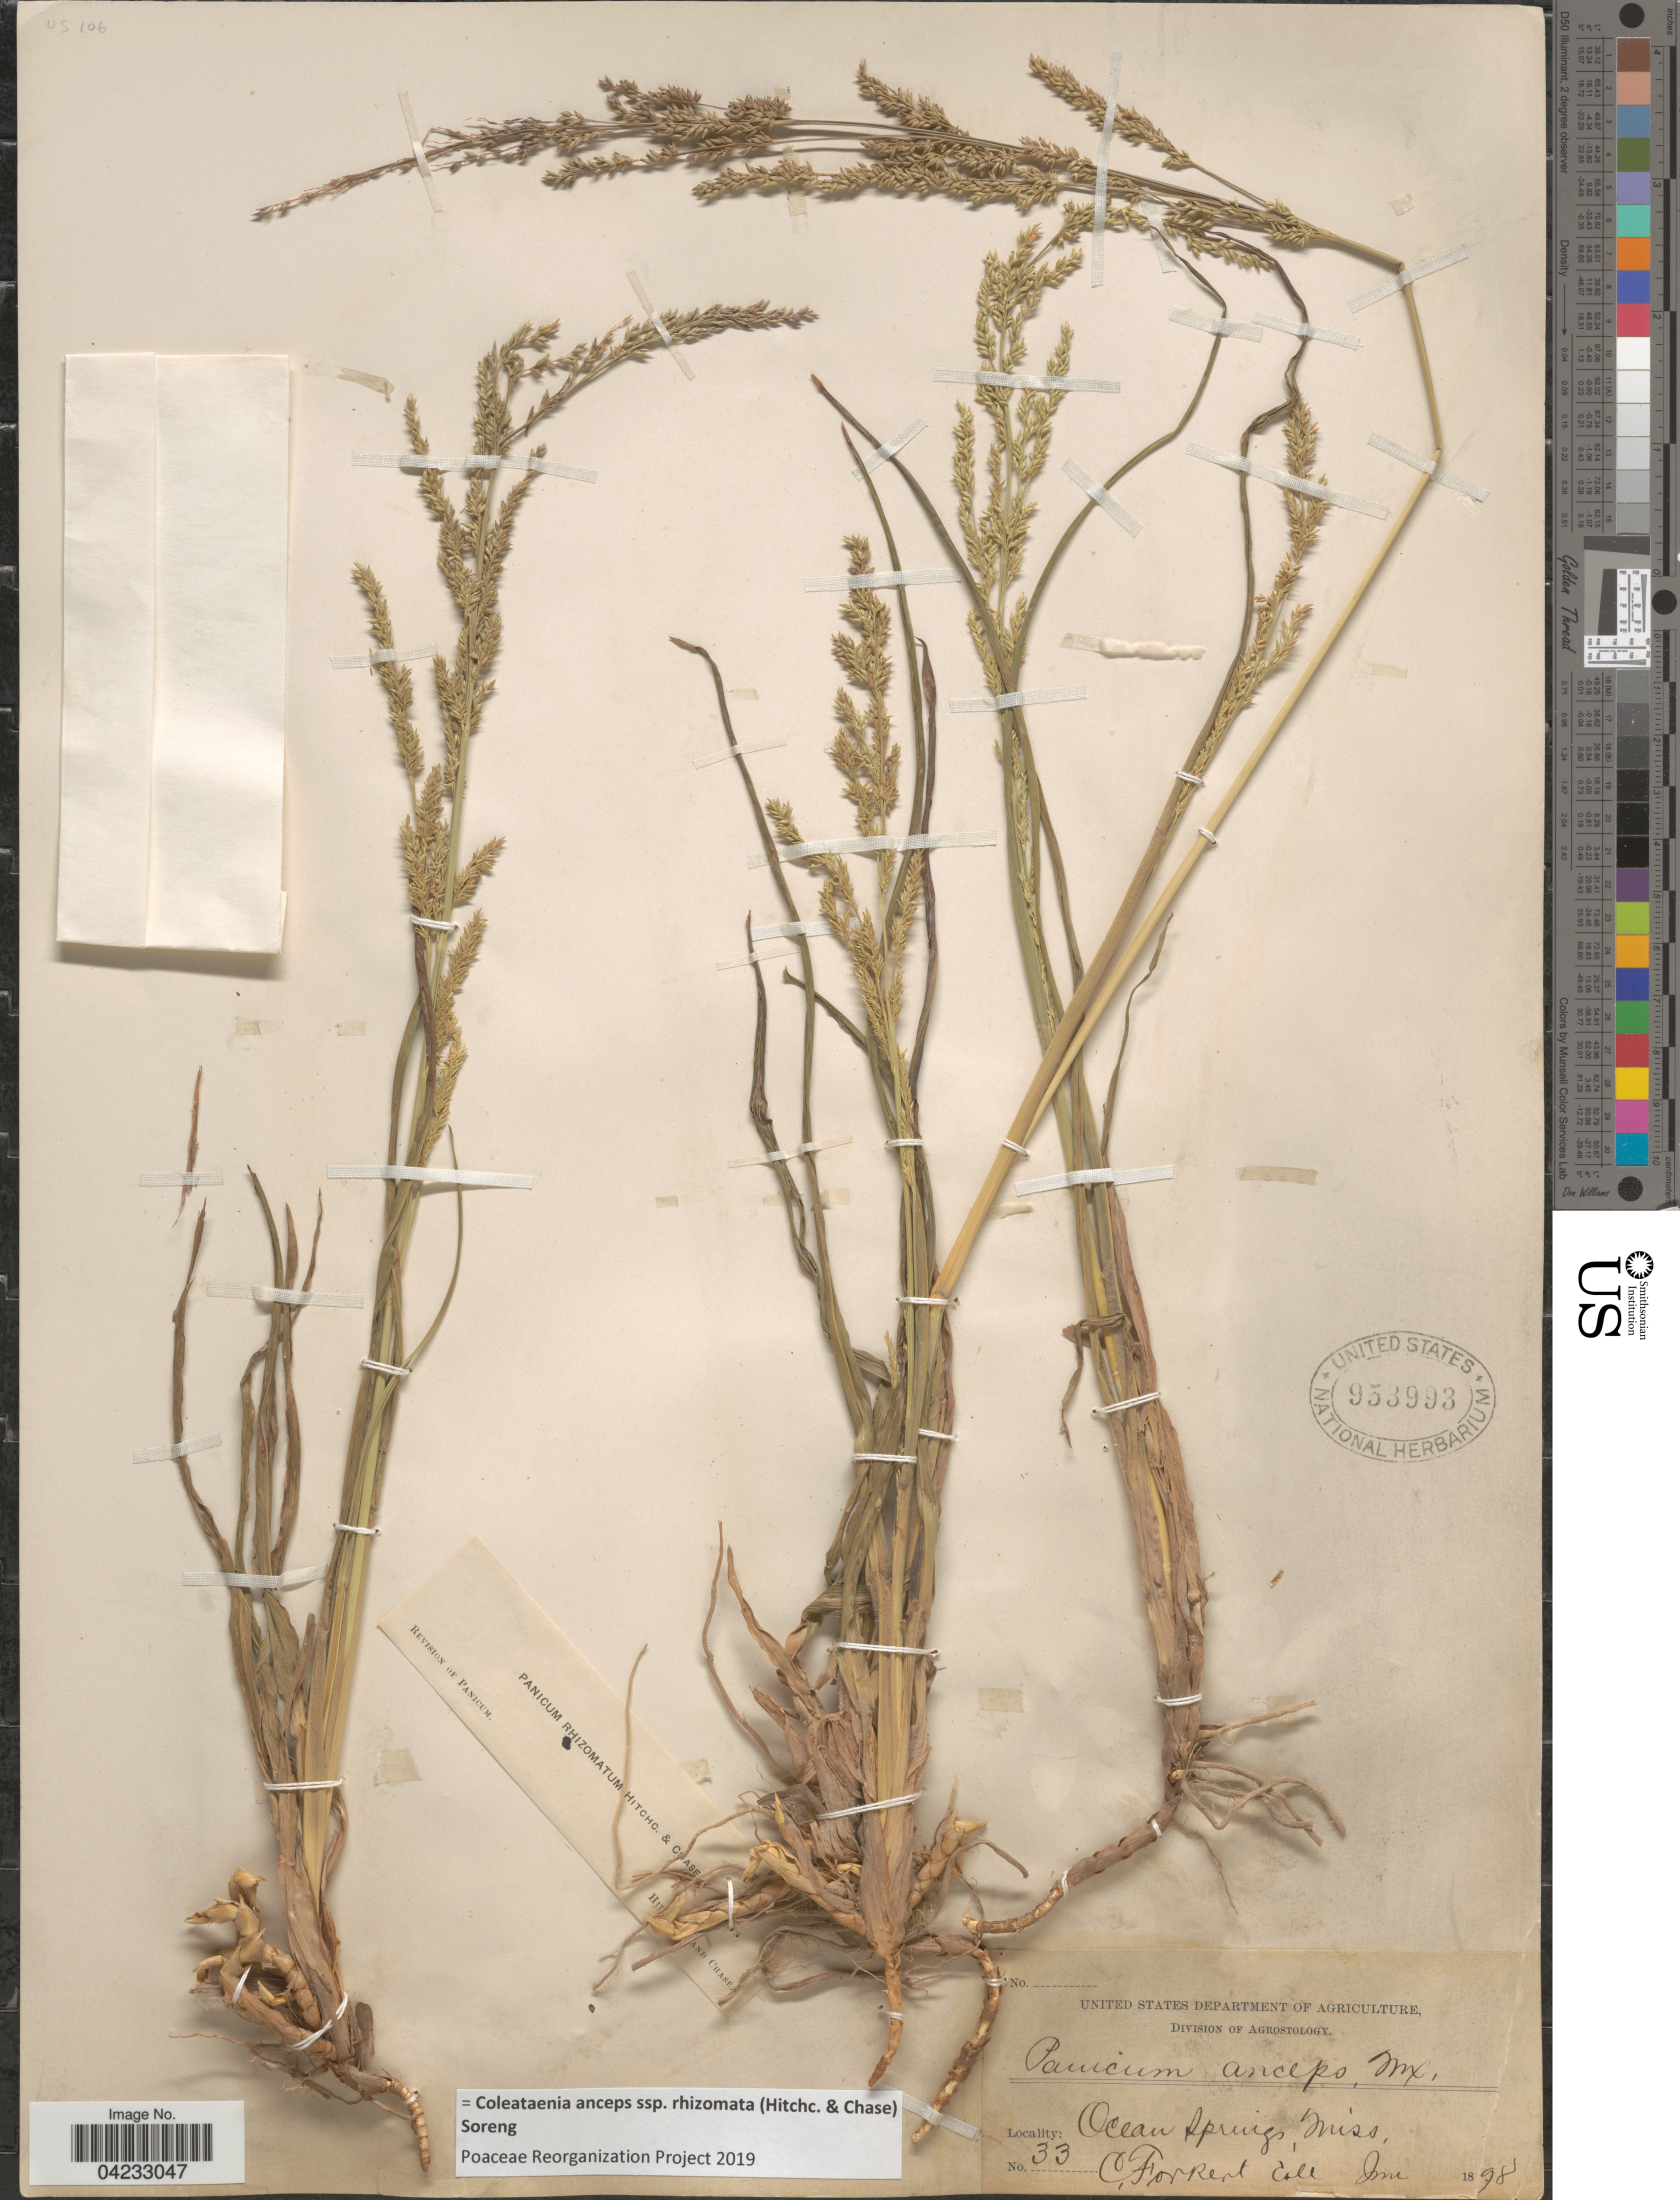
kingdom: Plantae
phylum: Tracheophyta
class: Liliopsida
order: Poales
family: Poaceae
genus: Coleataenia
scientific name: Coleataenia anceps subsp. rhizomata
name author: (Hitchc. & Chase) Soreng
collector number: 33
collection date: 1898-06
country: United States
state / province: Mississippi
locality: Ocean Springs.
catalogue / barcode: US 953993